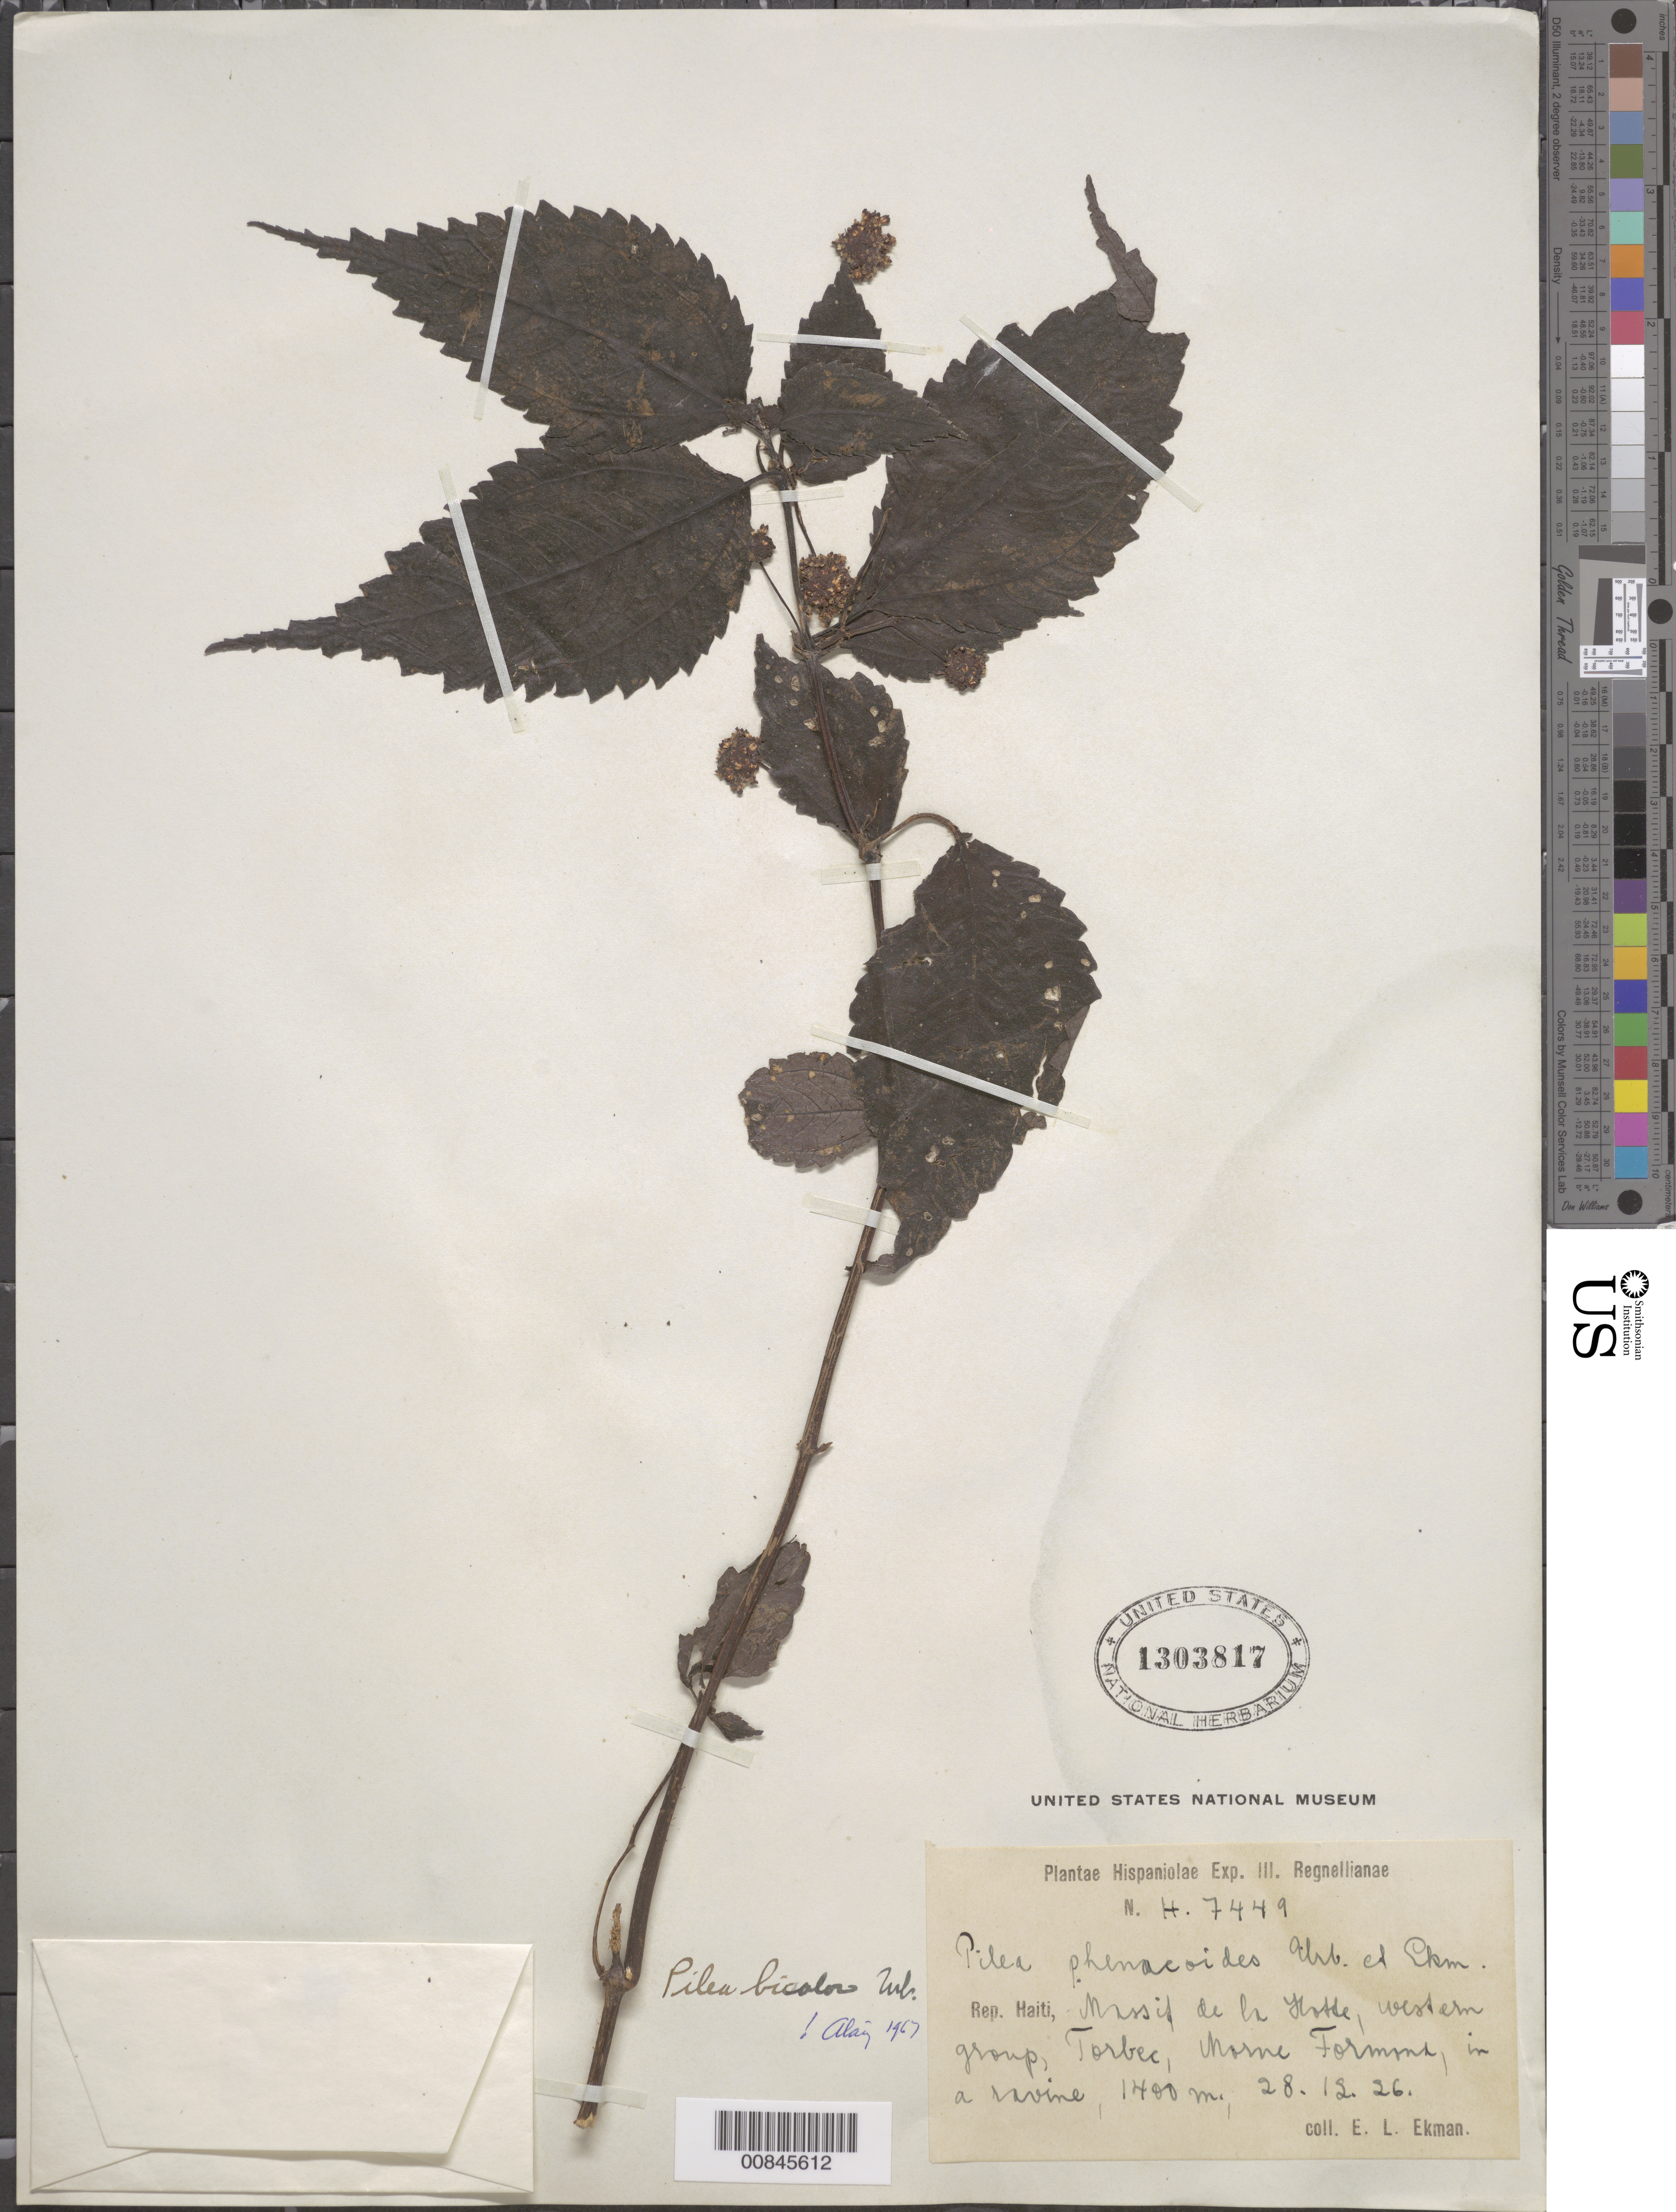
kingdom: Plantae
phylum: Tracheophyta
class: Magnoliopsida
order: Rosales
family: Urticaceae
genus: Pilea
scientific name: Pilea bicolor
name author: Urb.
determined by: Liogier, Alain H.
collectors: E. L. Ekman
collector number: H 7449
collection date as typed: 28 Dec 1926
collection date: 1926-12-28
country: Haiti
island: Hispaniola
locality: Massif de la Hotte, western group, Torbec, Morne Formont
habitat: In a ravine.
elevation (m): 1400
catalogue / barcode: US 1303817